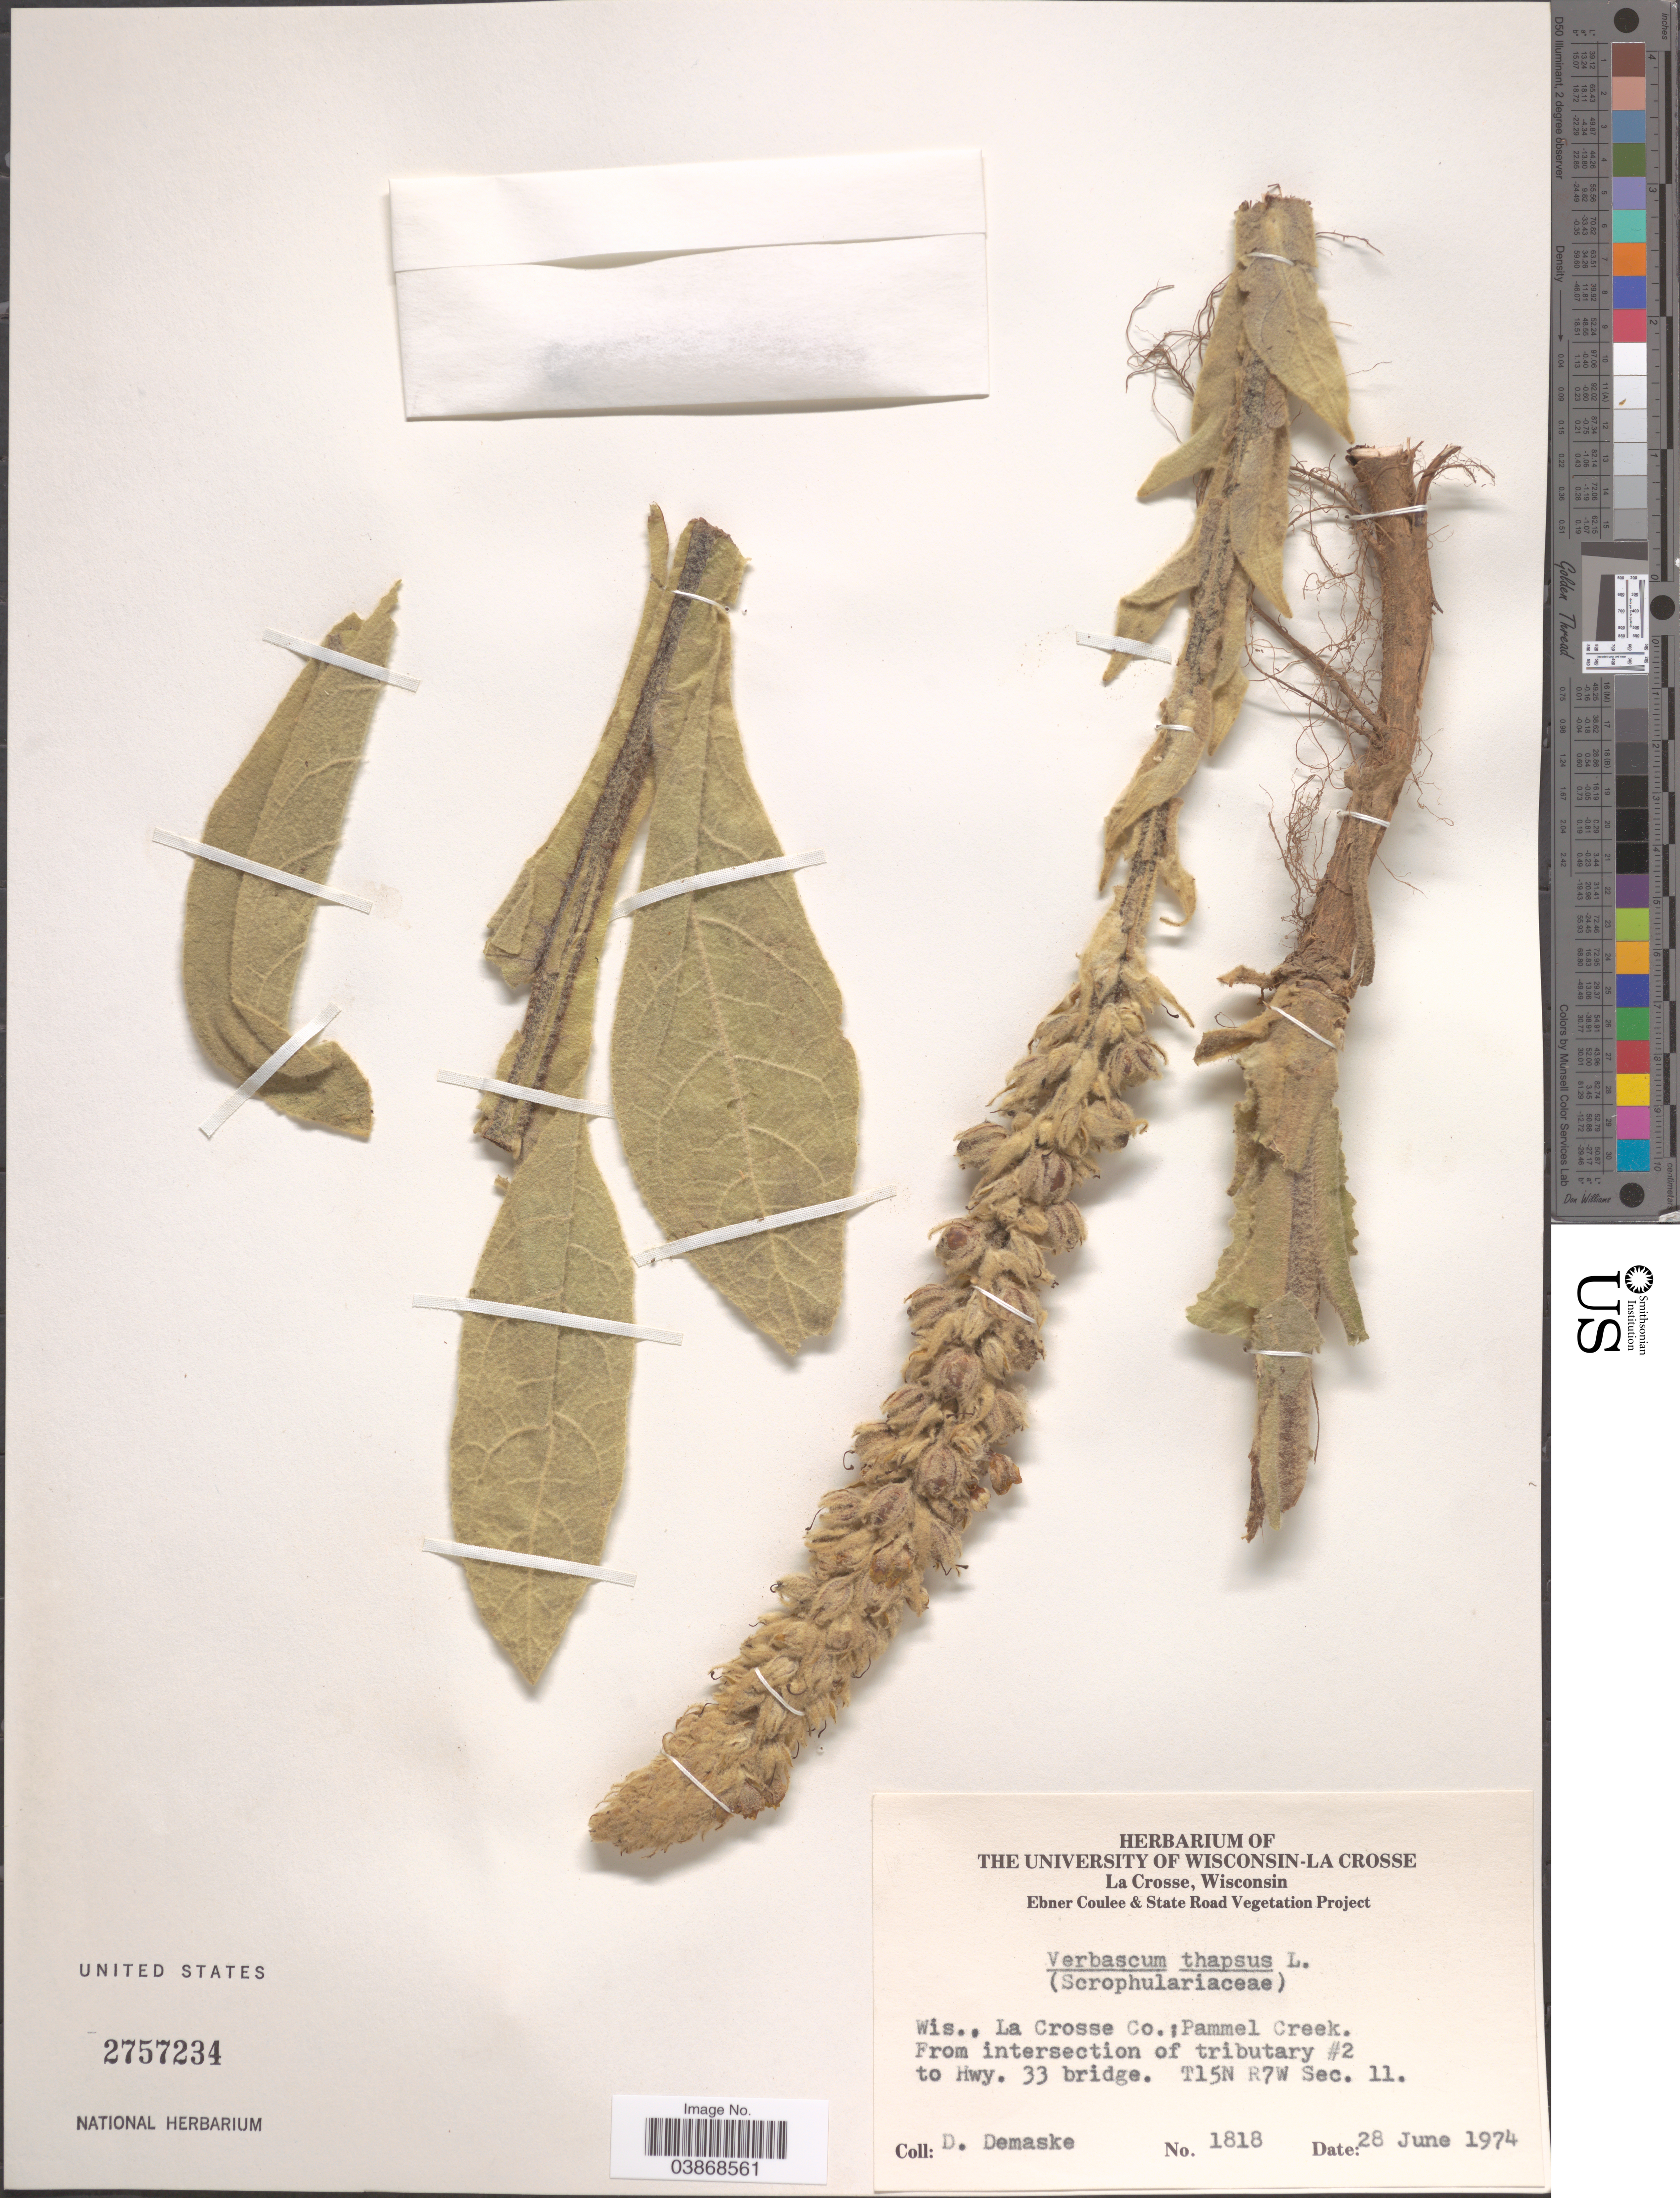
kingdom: Plantae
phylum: Tracheophyta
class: Magnoliopsida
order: Lamiales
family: Scrophulariaceae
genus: Verbascum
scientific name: Verbascum thapsus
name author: L.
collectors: D. Demaske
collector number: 1818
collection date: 1974-06-28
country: United States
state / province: Wisconsin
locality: La Crosse Co.; Pammel Creek. From intersection of tributary #2 to Hwy. 33 bridge. T15N R7W Sec. 11.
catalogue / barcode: US 2757234